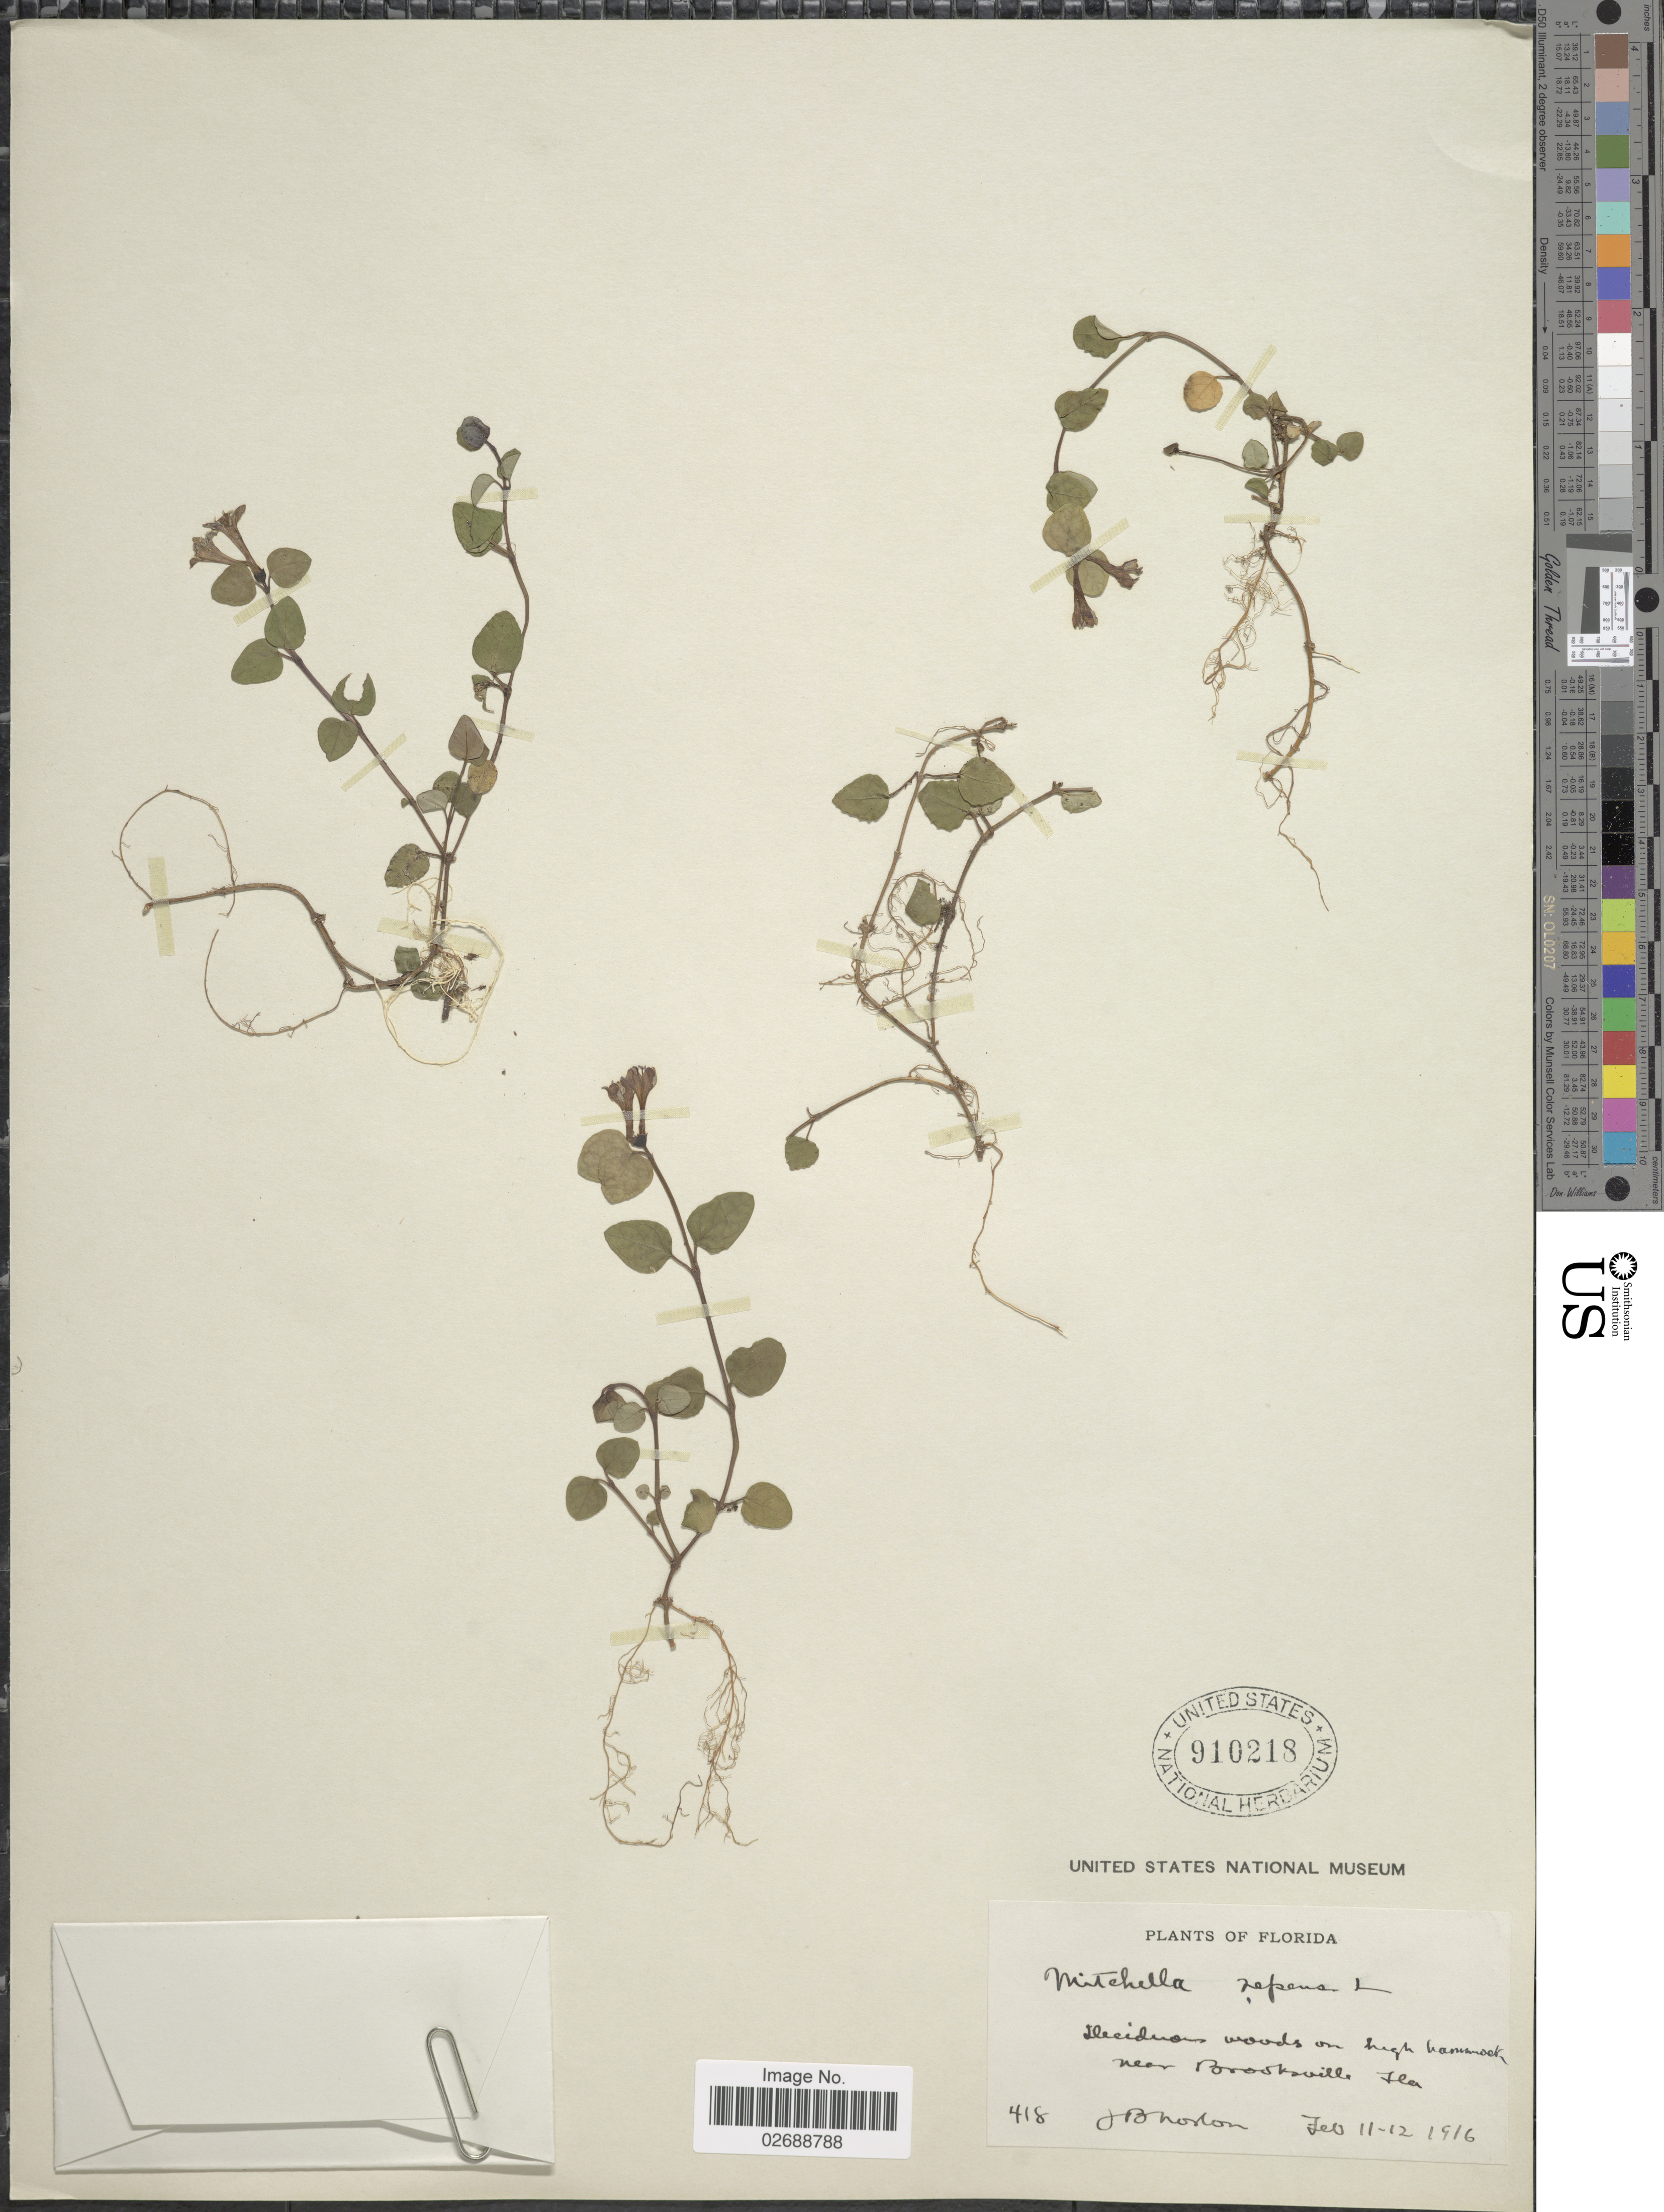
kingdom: Plantae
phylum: Tracheophyta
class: Magnoliopsida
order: Gentianales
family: Rubiaceae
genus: Mitchella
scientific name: Mitchella repens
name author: L.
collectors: J. B. Norton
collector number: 418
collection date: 1916-02-11/1916-02-12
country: United States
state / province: Florida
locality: Near Brooksville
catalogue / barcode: US 910218